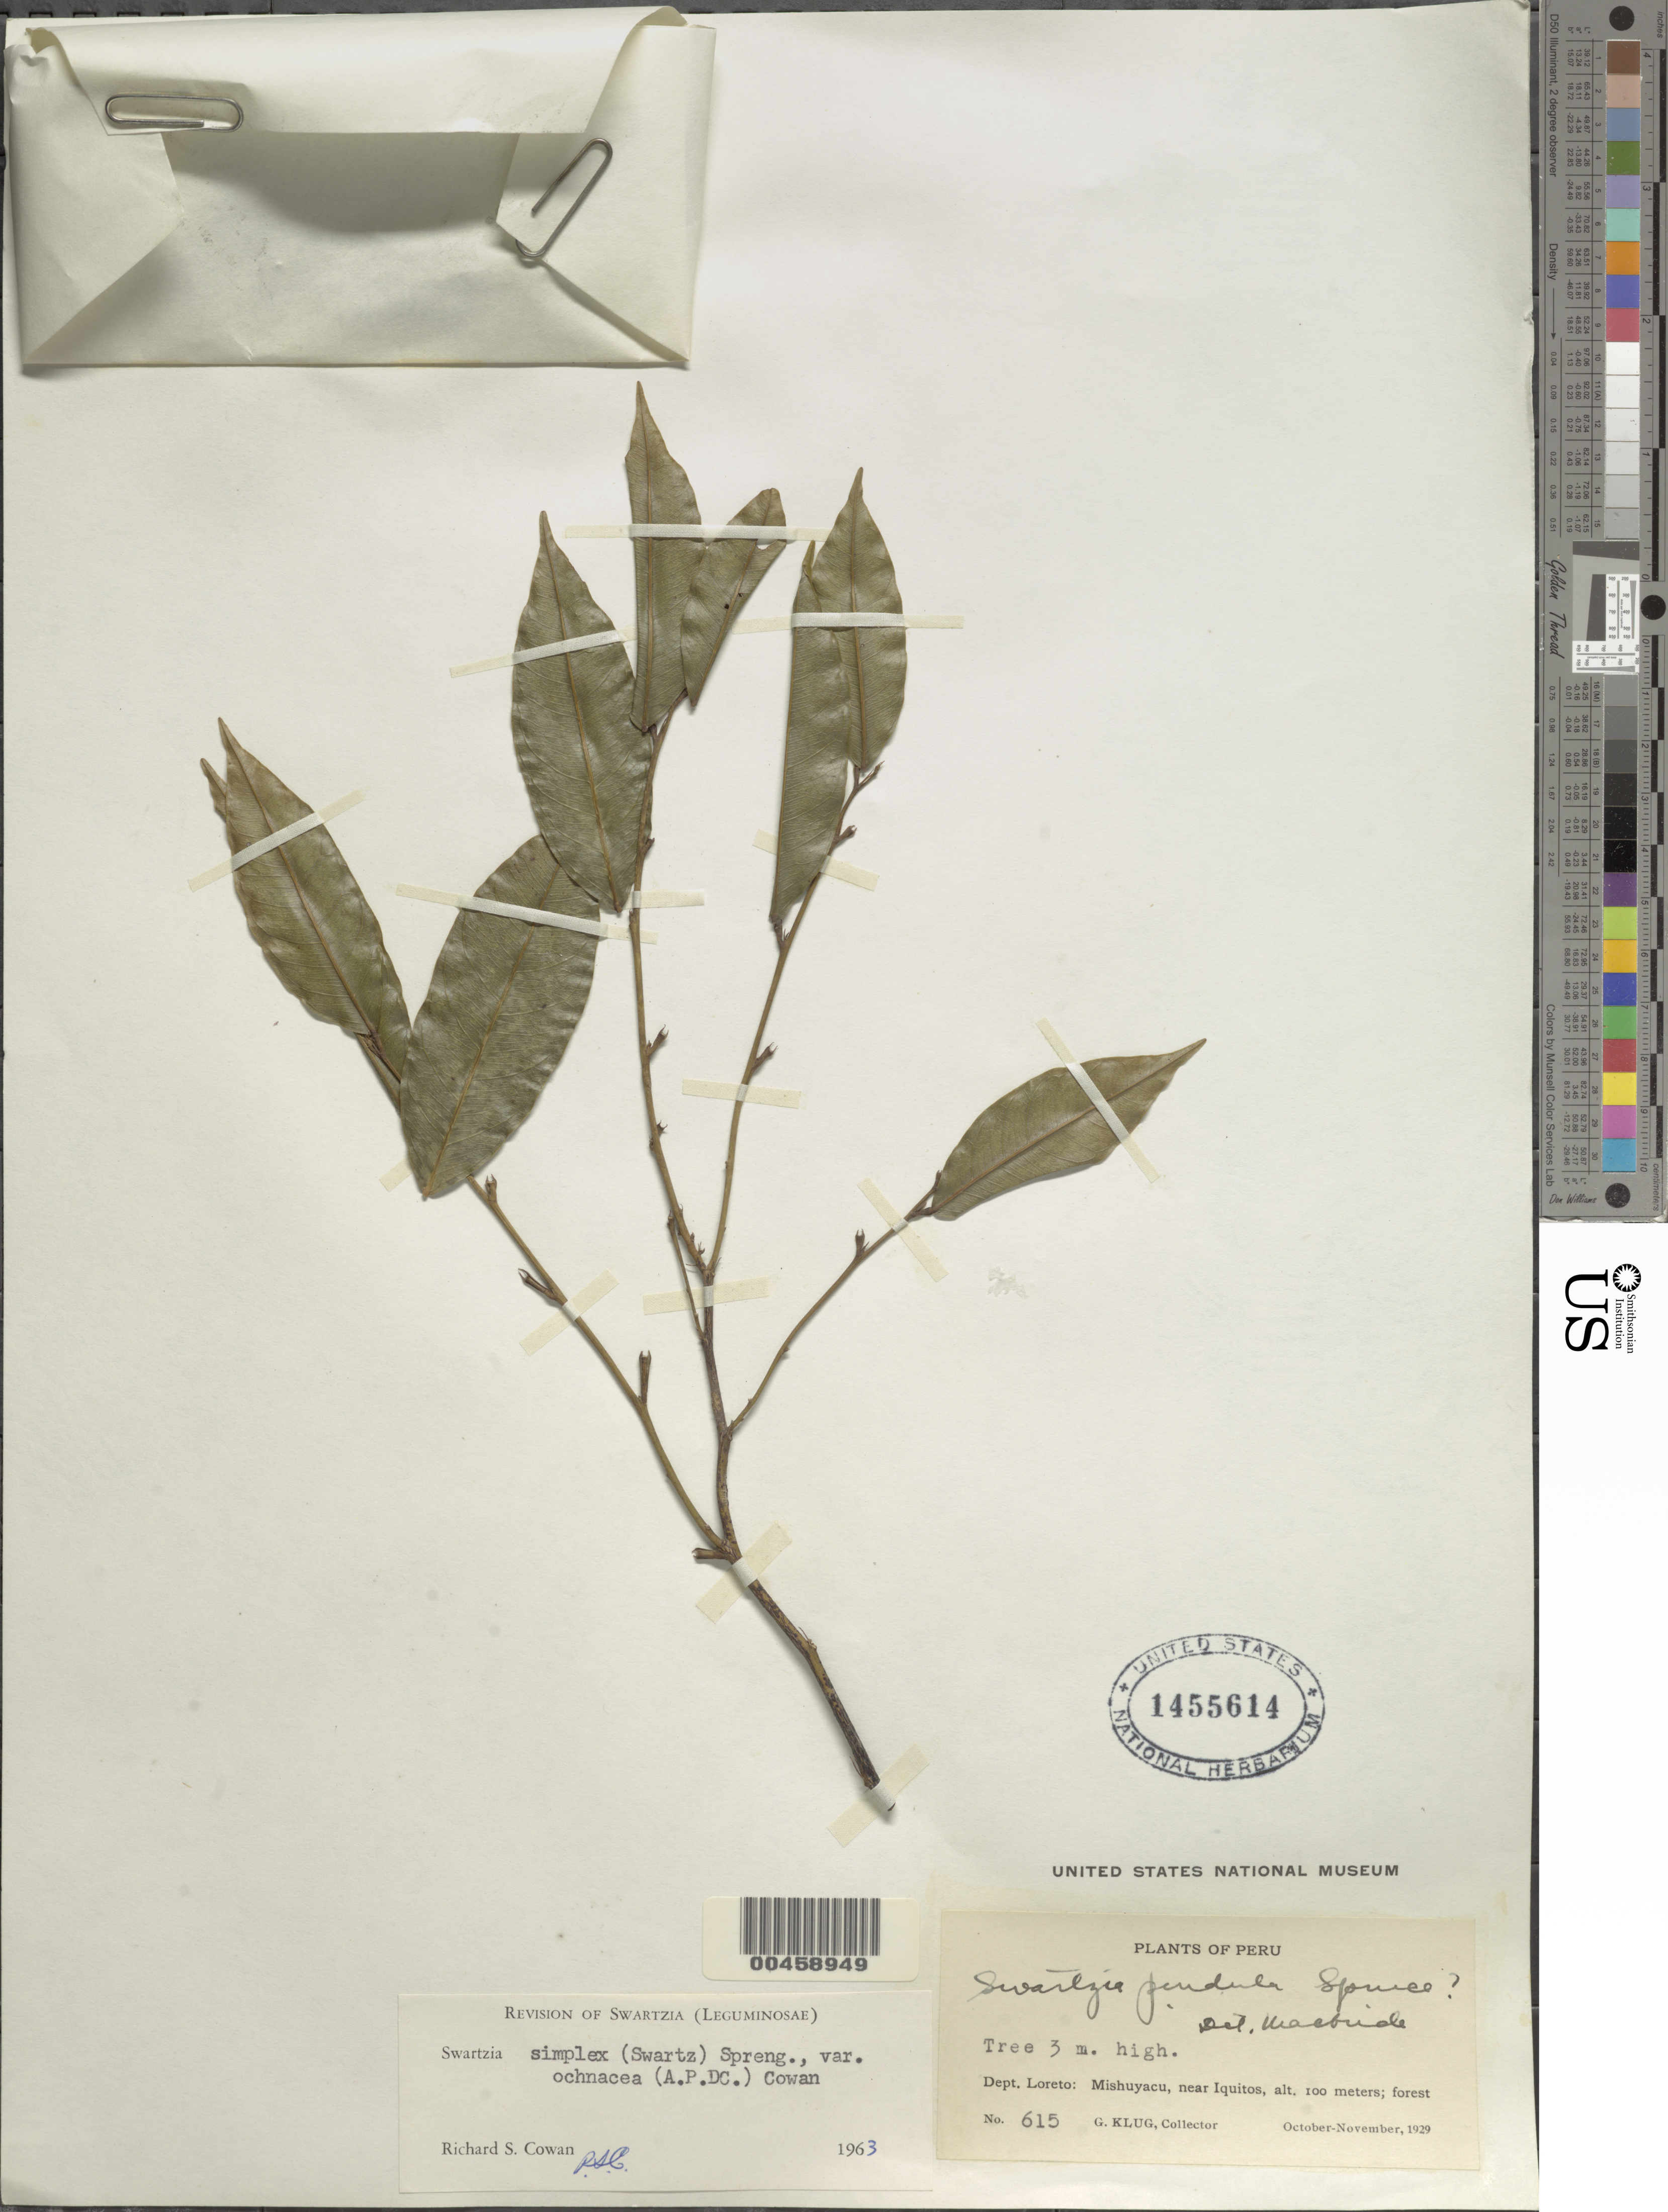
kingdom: Plantae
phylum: Tracheophyta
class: Magnoliopsida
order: Fabales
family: Fabaceae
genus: Swartzia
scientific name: Swartzia simplex var. ochnacea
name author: (DC.) R.S. Cowan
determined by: Cowan, R. S.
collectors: G. Klug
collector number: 615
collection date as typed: Oct 1929 to -- Nov 1929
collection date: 1929-10/1929-11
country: Peru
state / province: Loreto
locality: Mishuyacu, near Iquitos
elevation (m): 100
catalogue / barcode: US 1455614